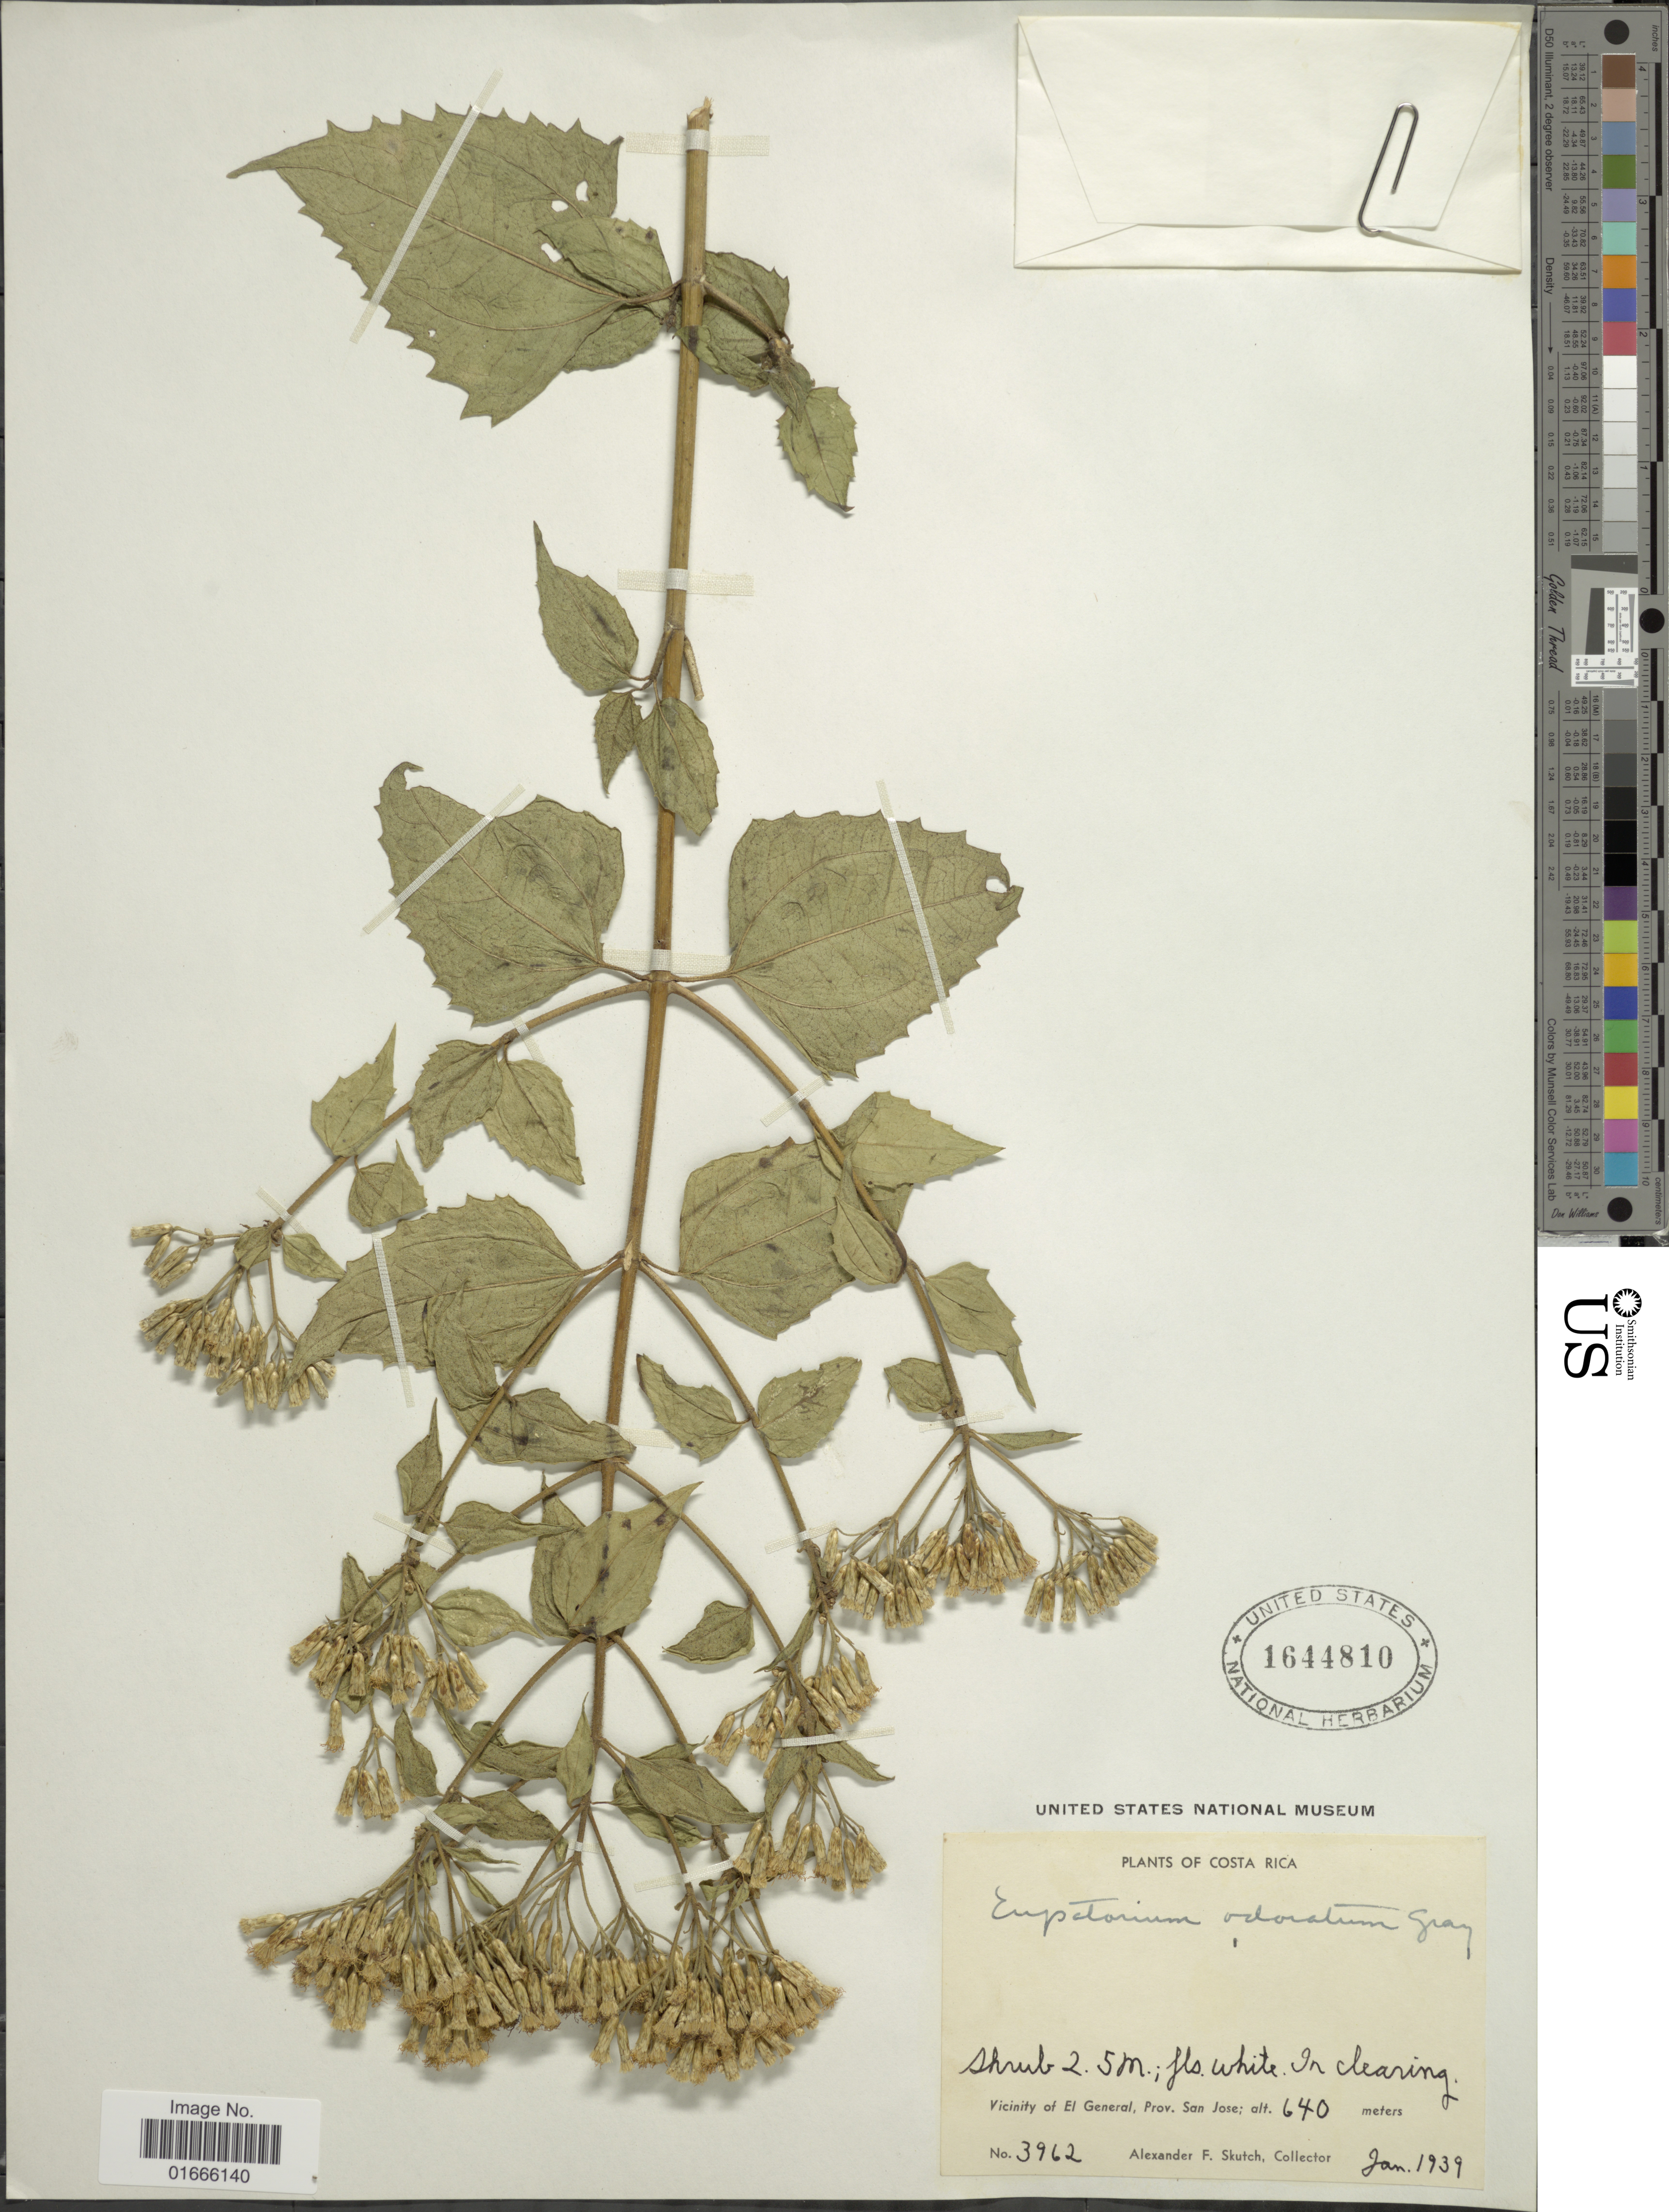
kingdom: Plantae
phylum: Tracheophyta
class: Magnoliopsida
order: Asterales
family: Asteraceae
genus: Chromolaena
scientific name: Chromolaena odorata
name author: (L.) R.M. King & H. Rob.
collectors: A. F. Skutch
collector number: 3962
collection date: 1939-01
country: Costa Rica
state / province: San José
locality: Vicinity of El General, Prov. San Jose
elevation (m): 640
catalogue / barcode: US 1644810